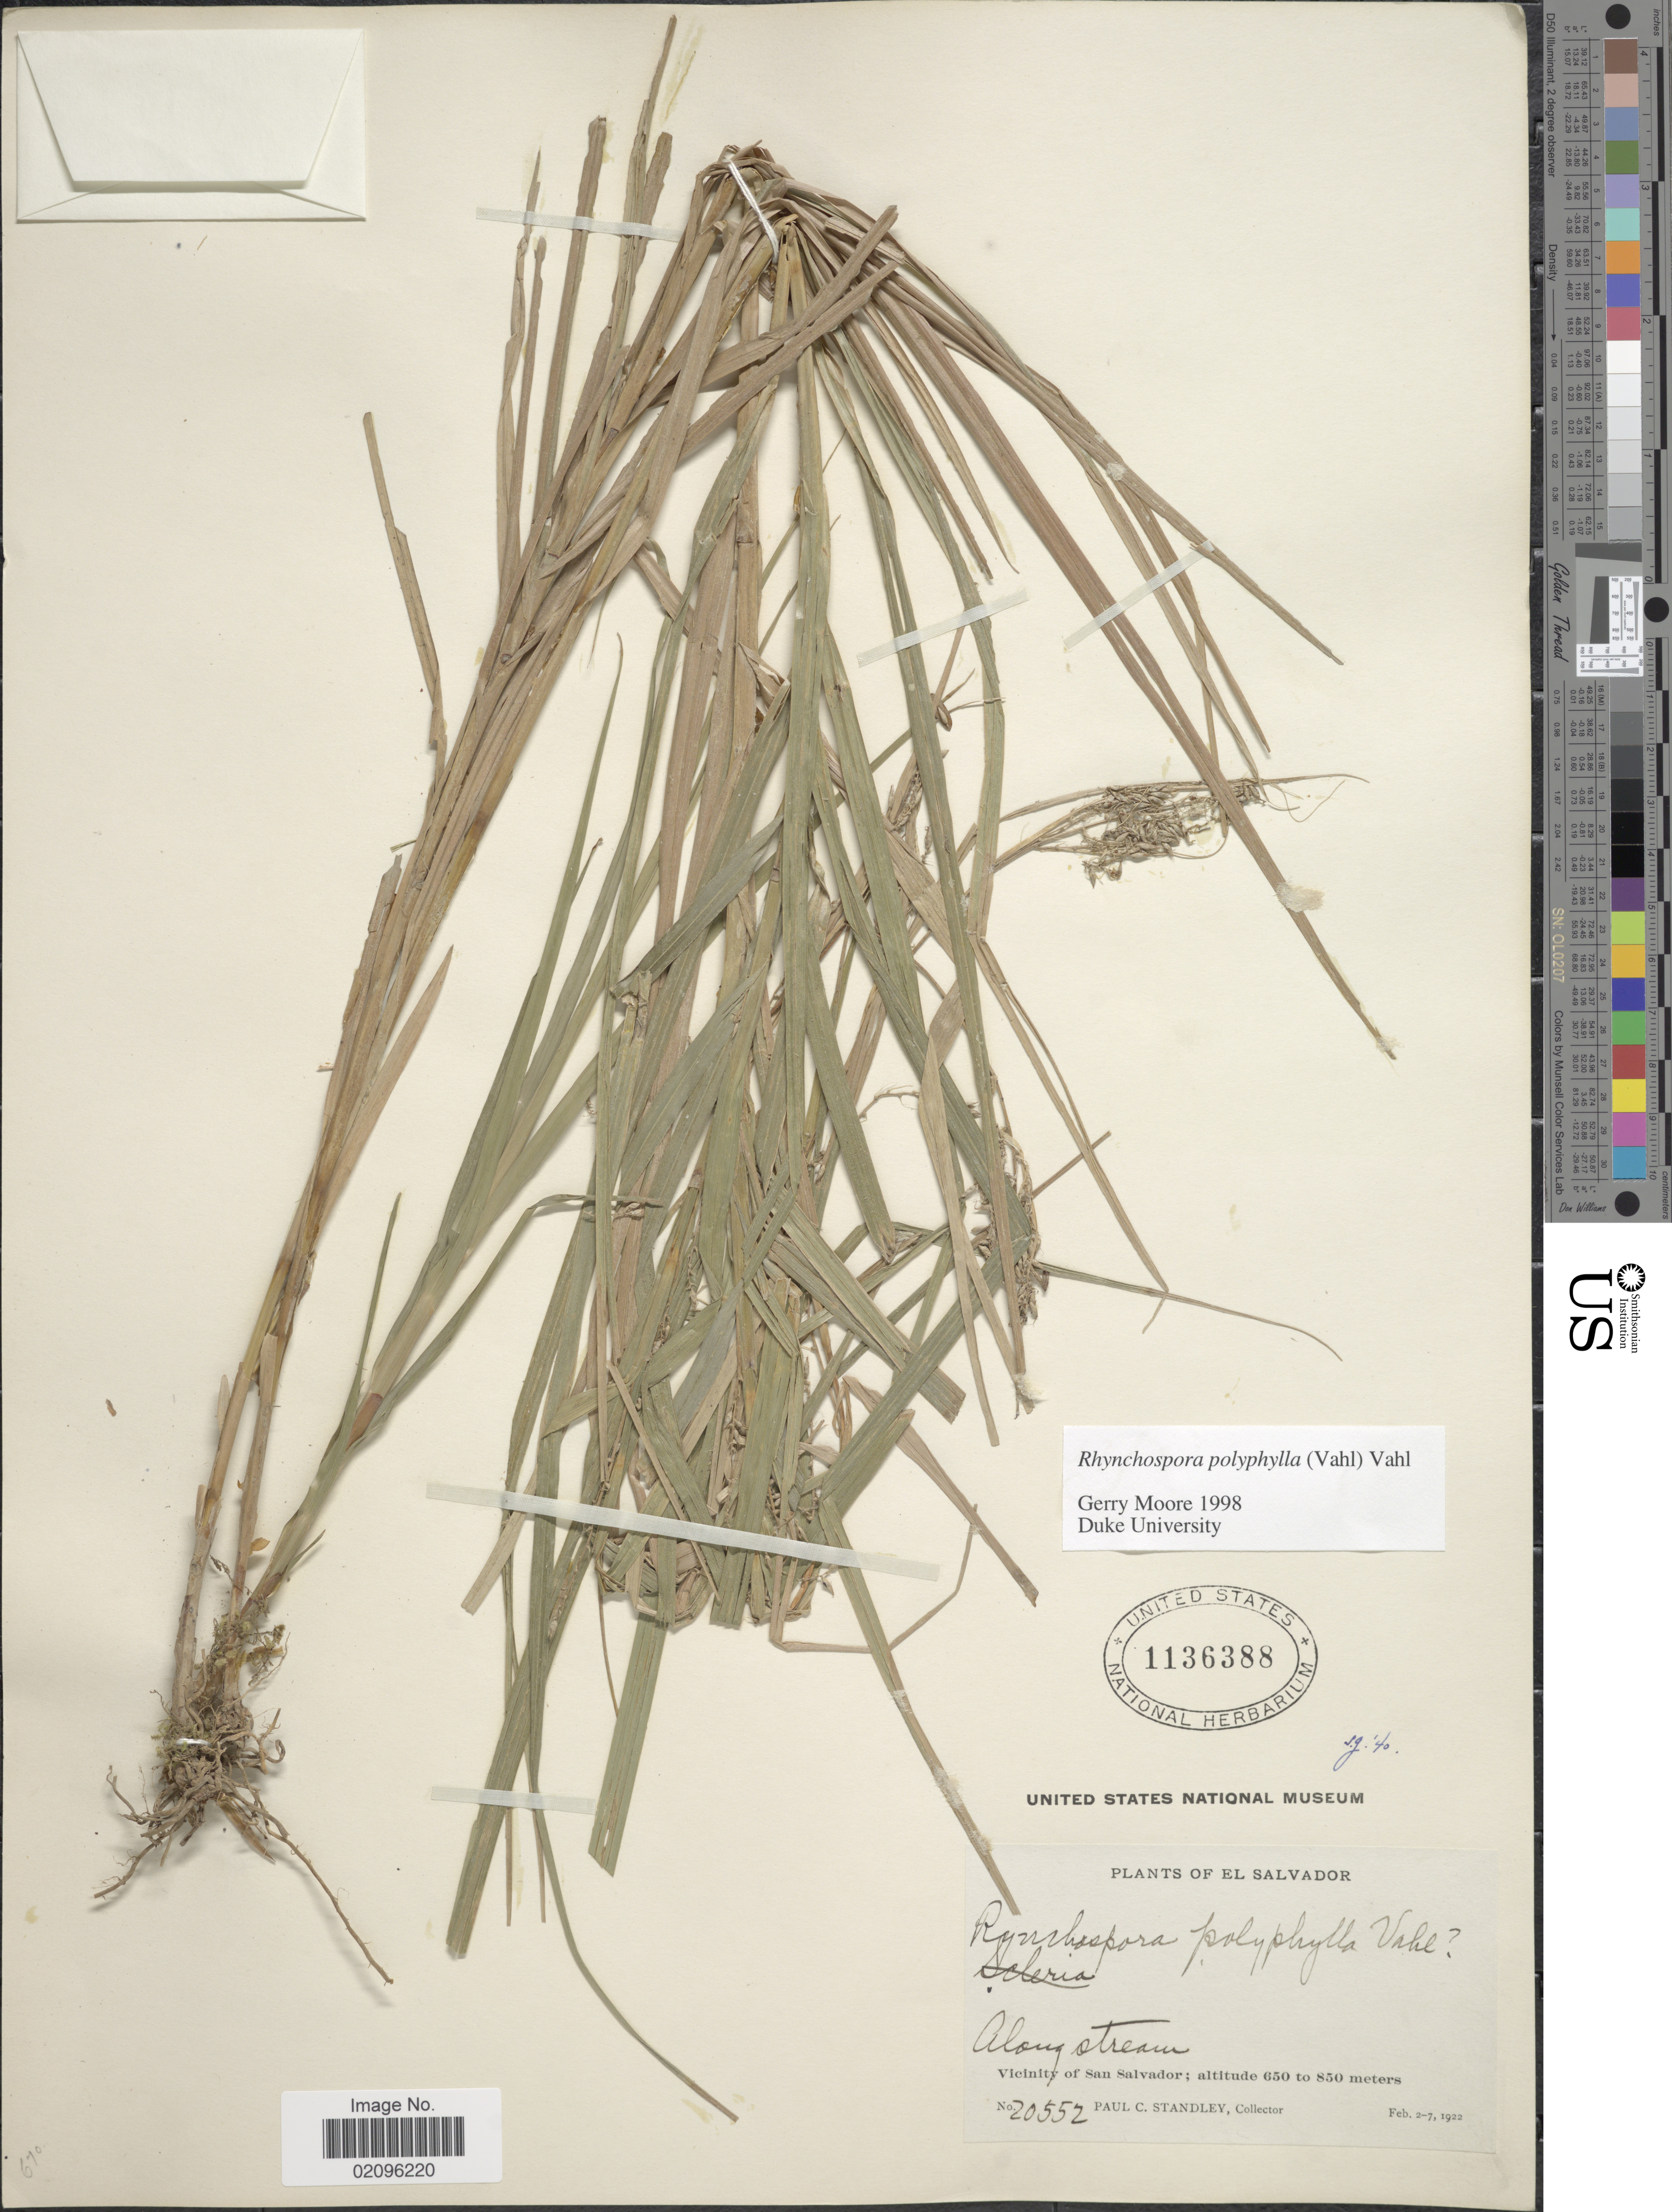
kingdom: Plantae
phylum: Tracheophyta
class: Liliopsida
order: Poales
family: Cyperaceae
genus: Rhynchospora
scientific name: Rhynchospora polyphylla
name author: (Vahl) Vahl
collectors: P. C. Standley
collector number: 20552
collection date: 1922-02-02/1922-02-07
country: El Salvador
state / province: San Salvador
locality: Along stream, Vicinity of San Salvador.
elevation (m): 650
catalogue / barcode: US 1136388